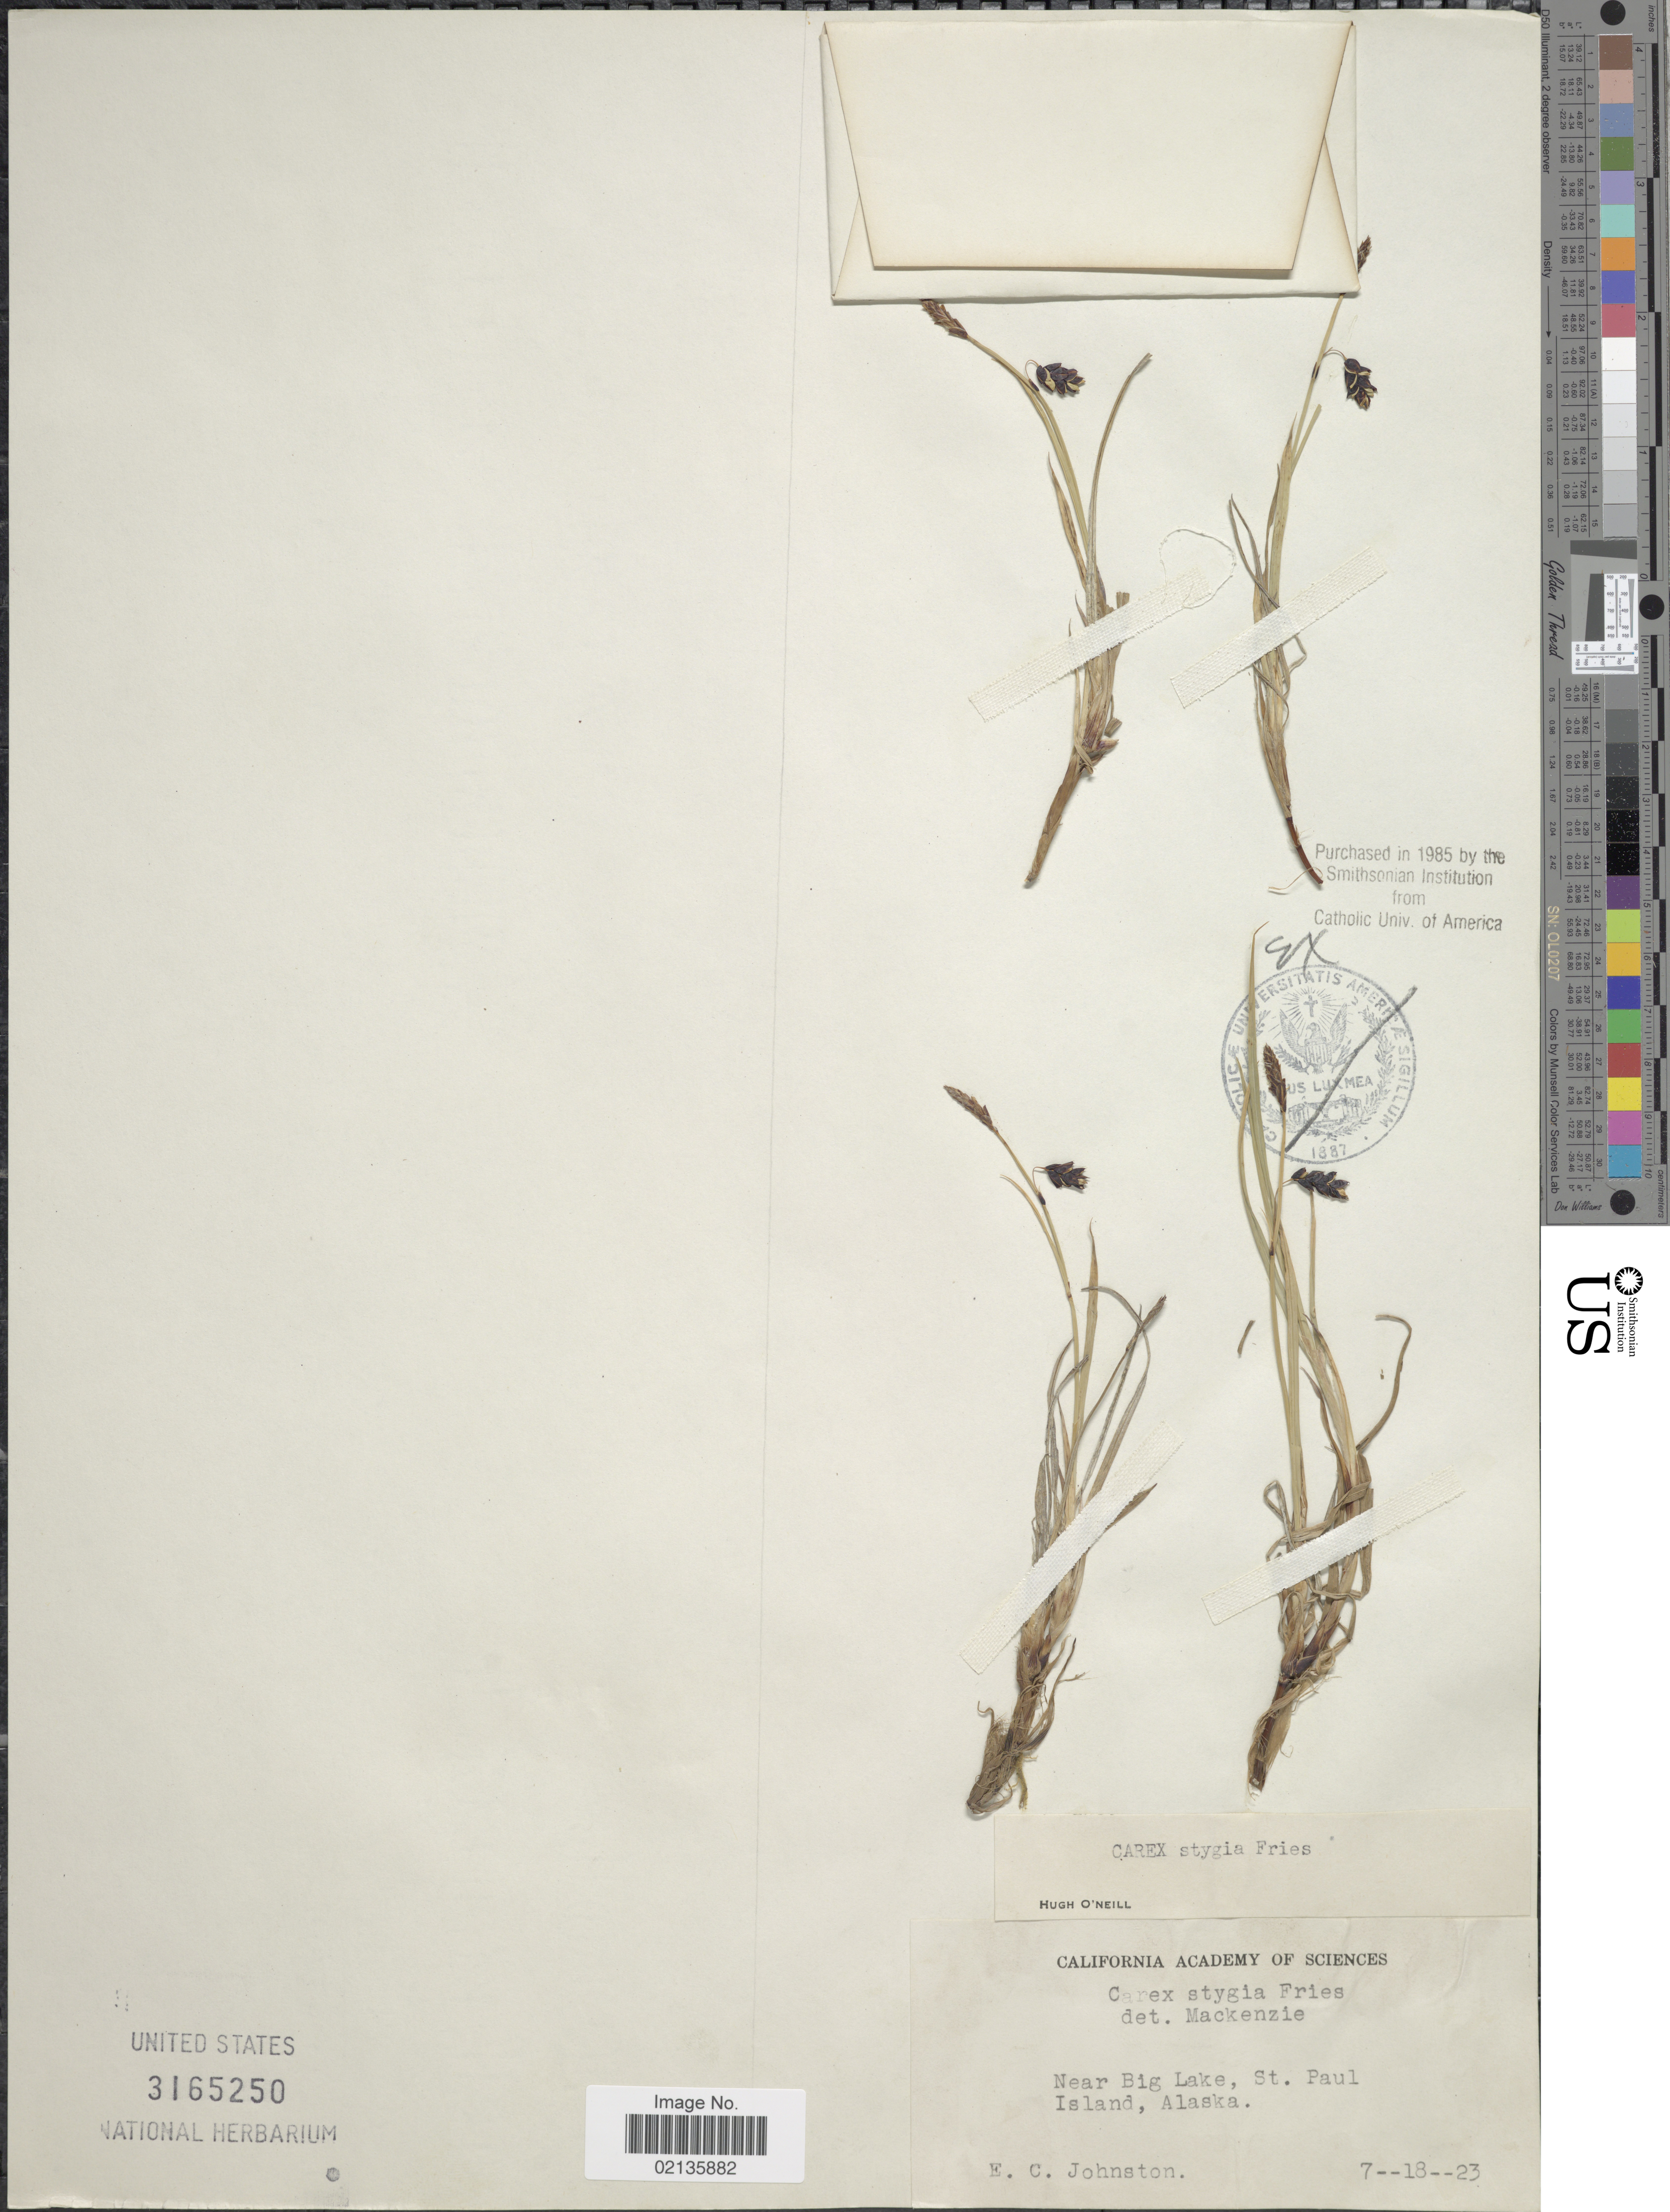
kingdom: Plantae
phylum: Tracheophyta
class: Liliopsida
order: Poales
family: Cyperaceae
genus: Carex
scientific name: Carex x stygia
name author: Fr.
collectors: E. C. Johnston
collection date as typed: Transcribed d/m/y: 18/7/23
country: United States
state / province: Alaska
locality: Near Big Lake, St. Paul Island, Alaska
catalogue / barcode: US 3165250